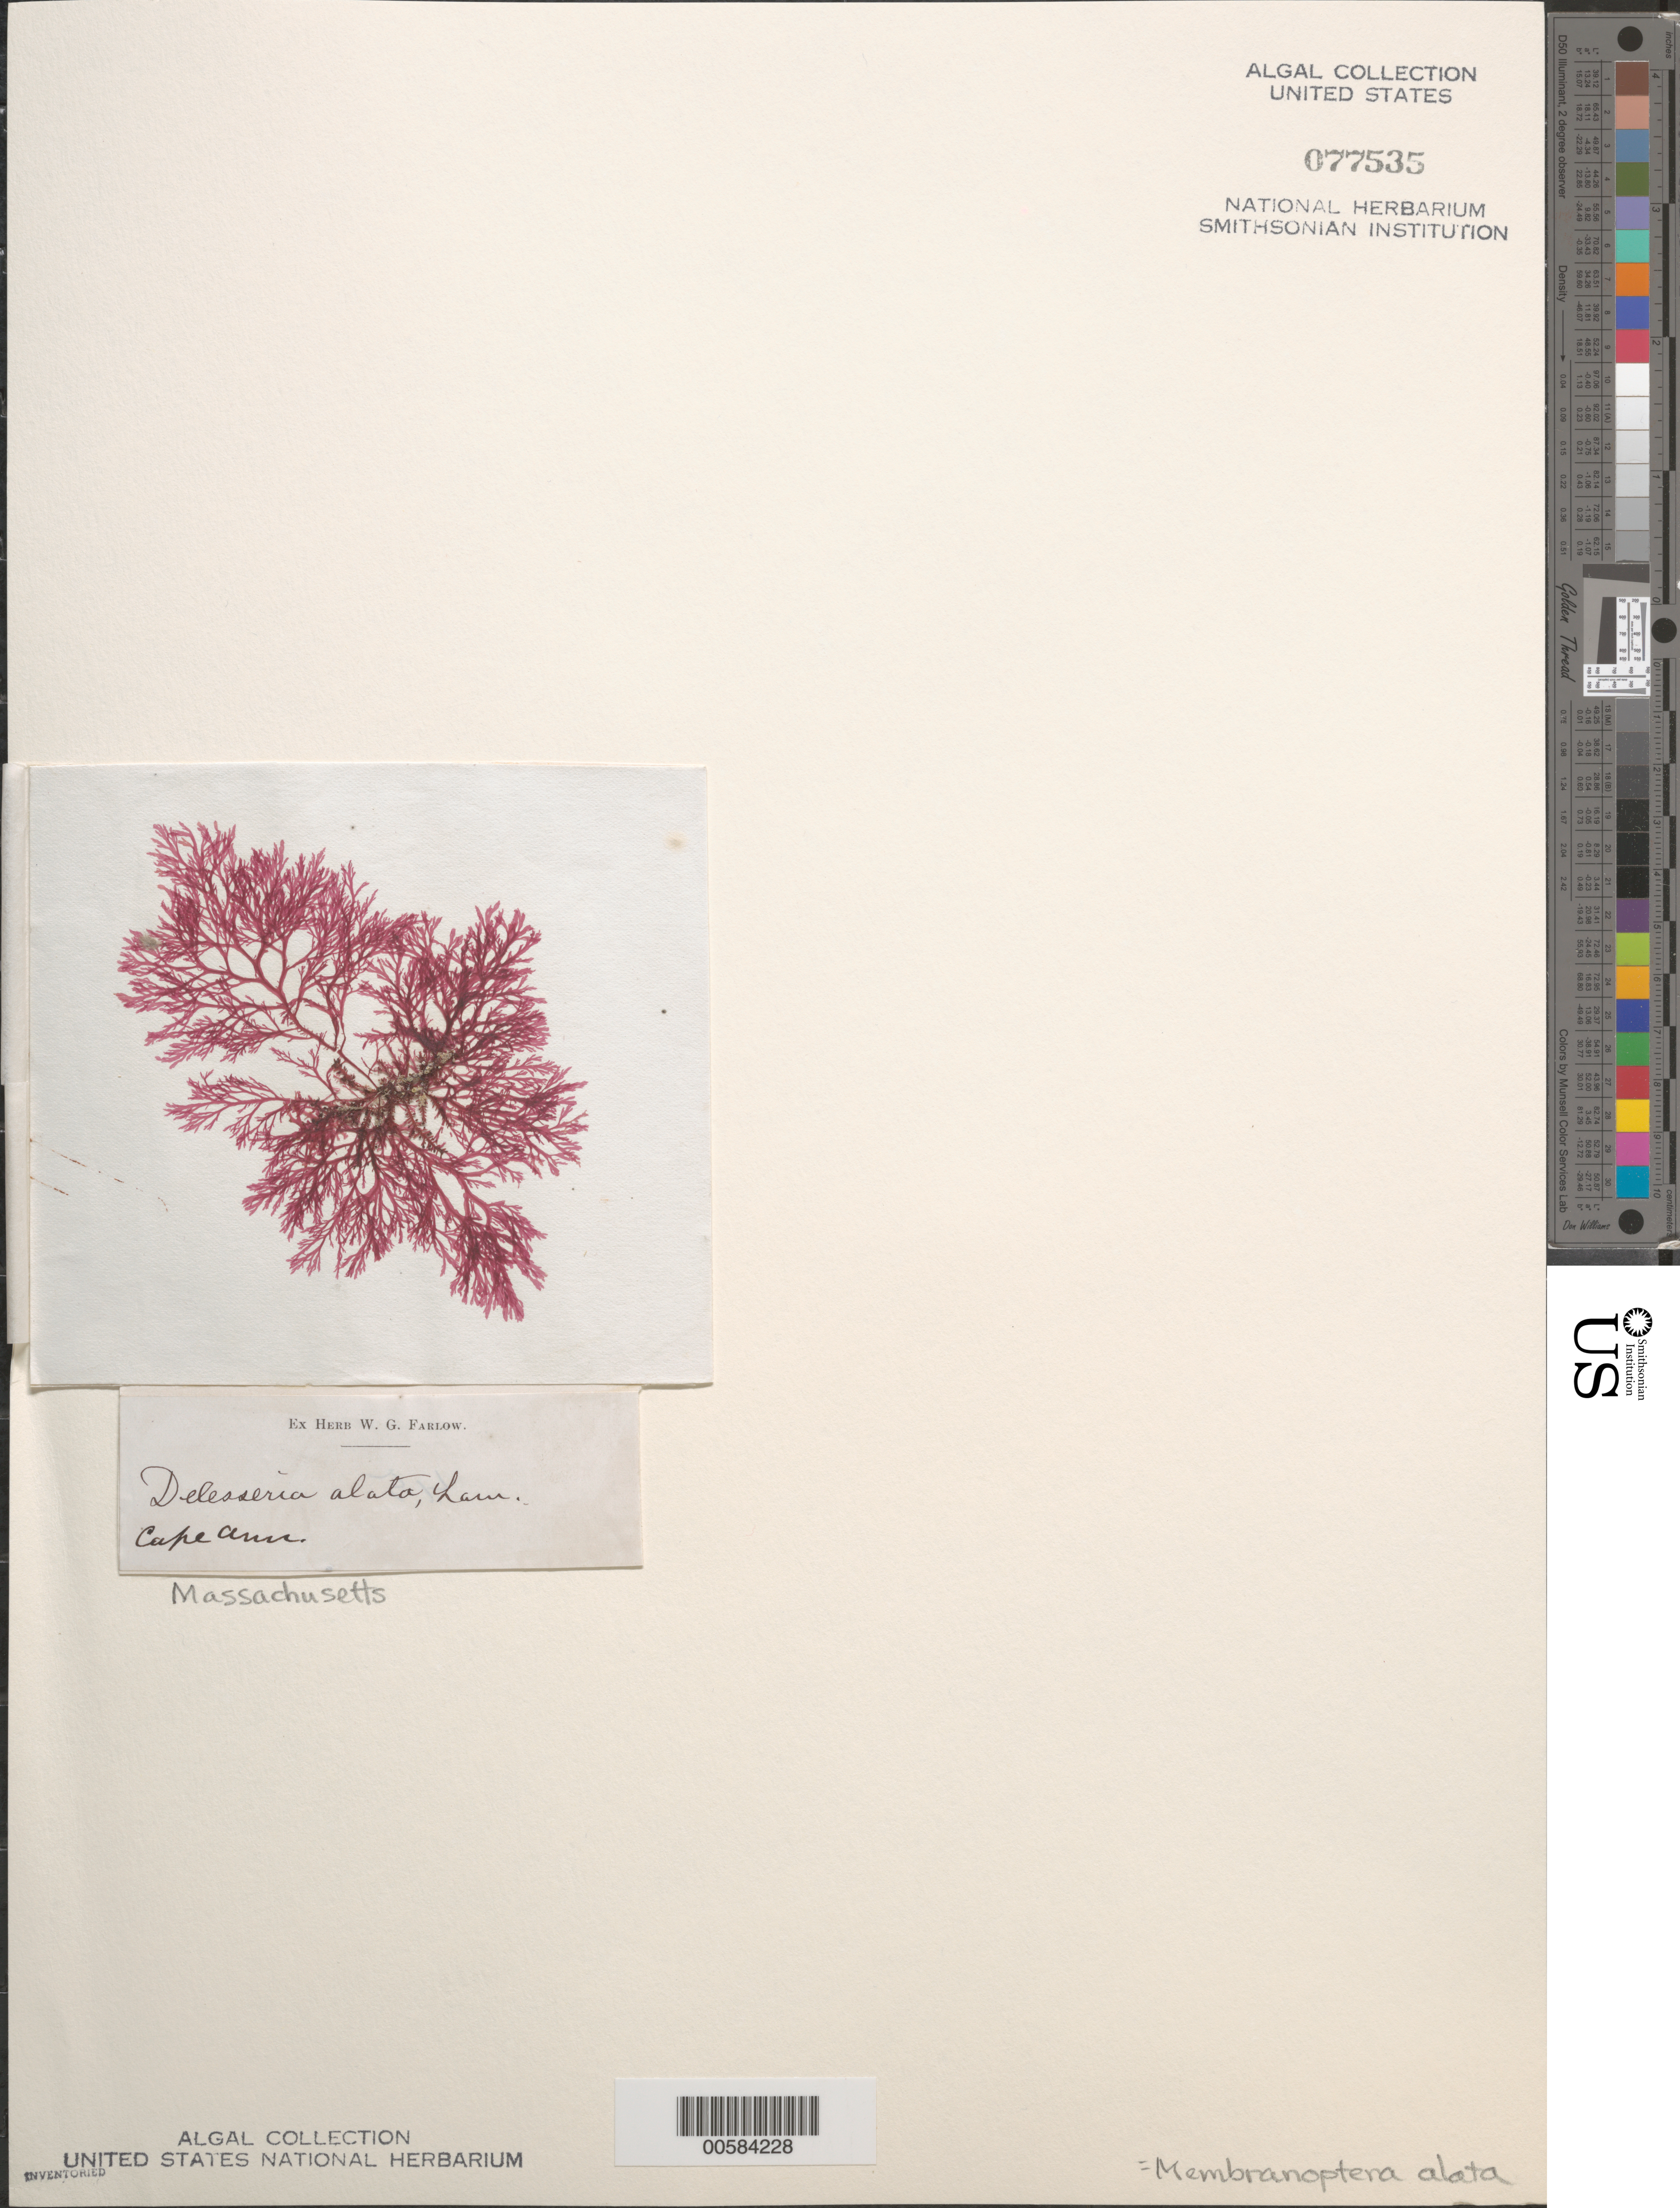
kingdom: Plantae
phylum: Rhodophyta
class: Florideophyceae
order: Ceramiales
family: Delesseriaceae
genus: Membranoptera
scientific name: Membranoptera alata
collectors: W. Farlow (Herbarium)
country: United States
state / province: Massachusetts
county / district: Essex County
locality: Cape Ann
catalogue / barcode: US 77535